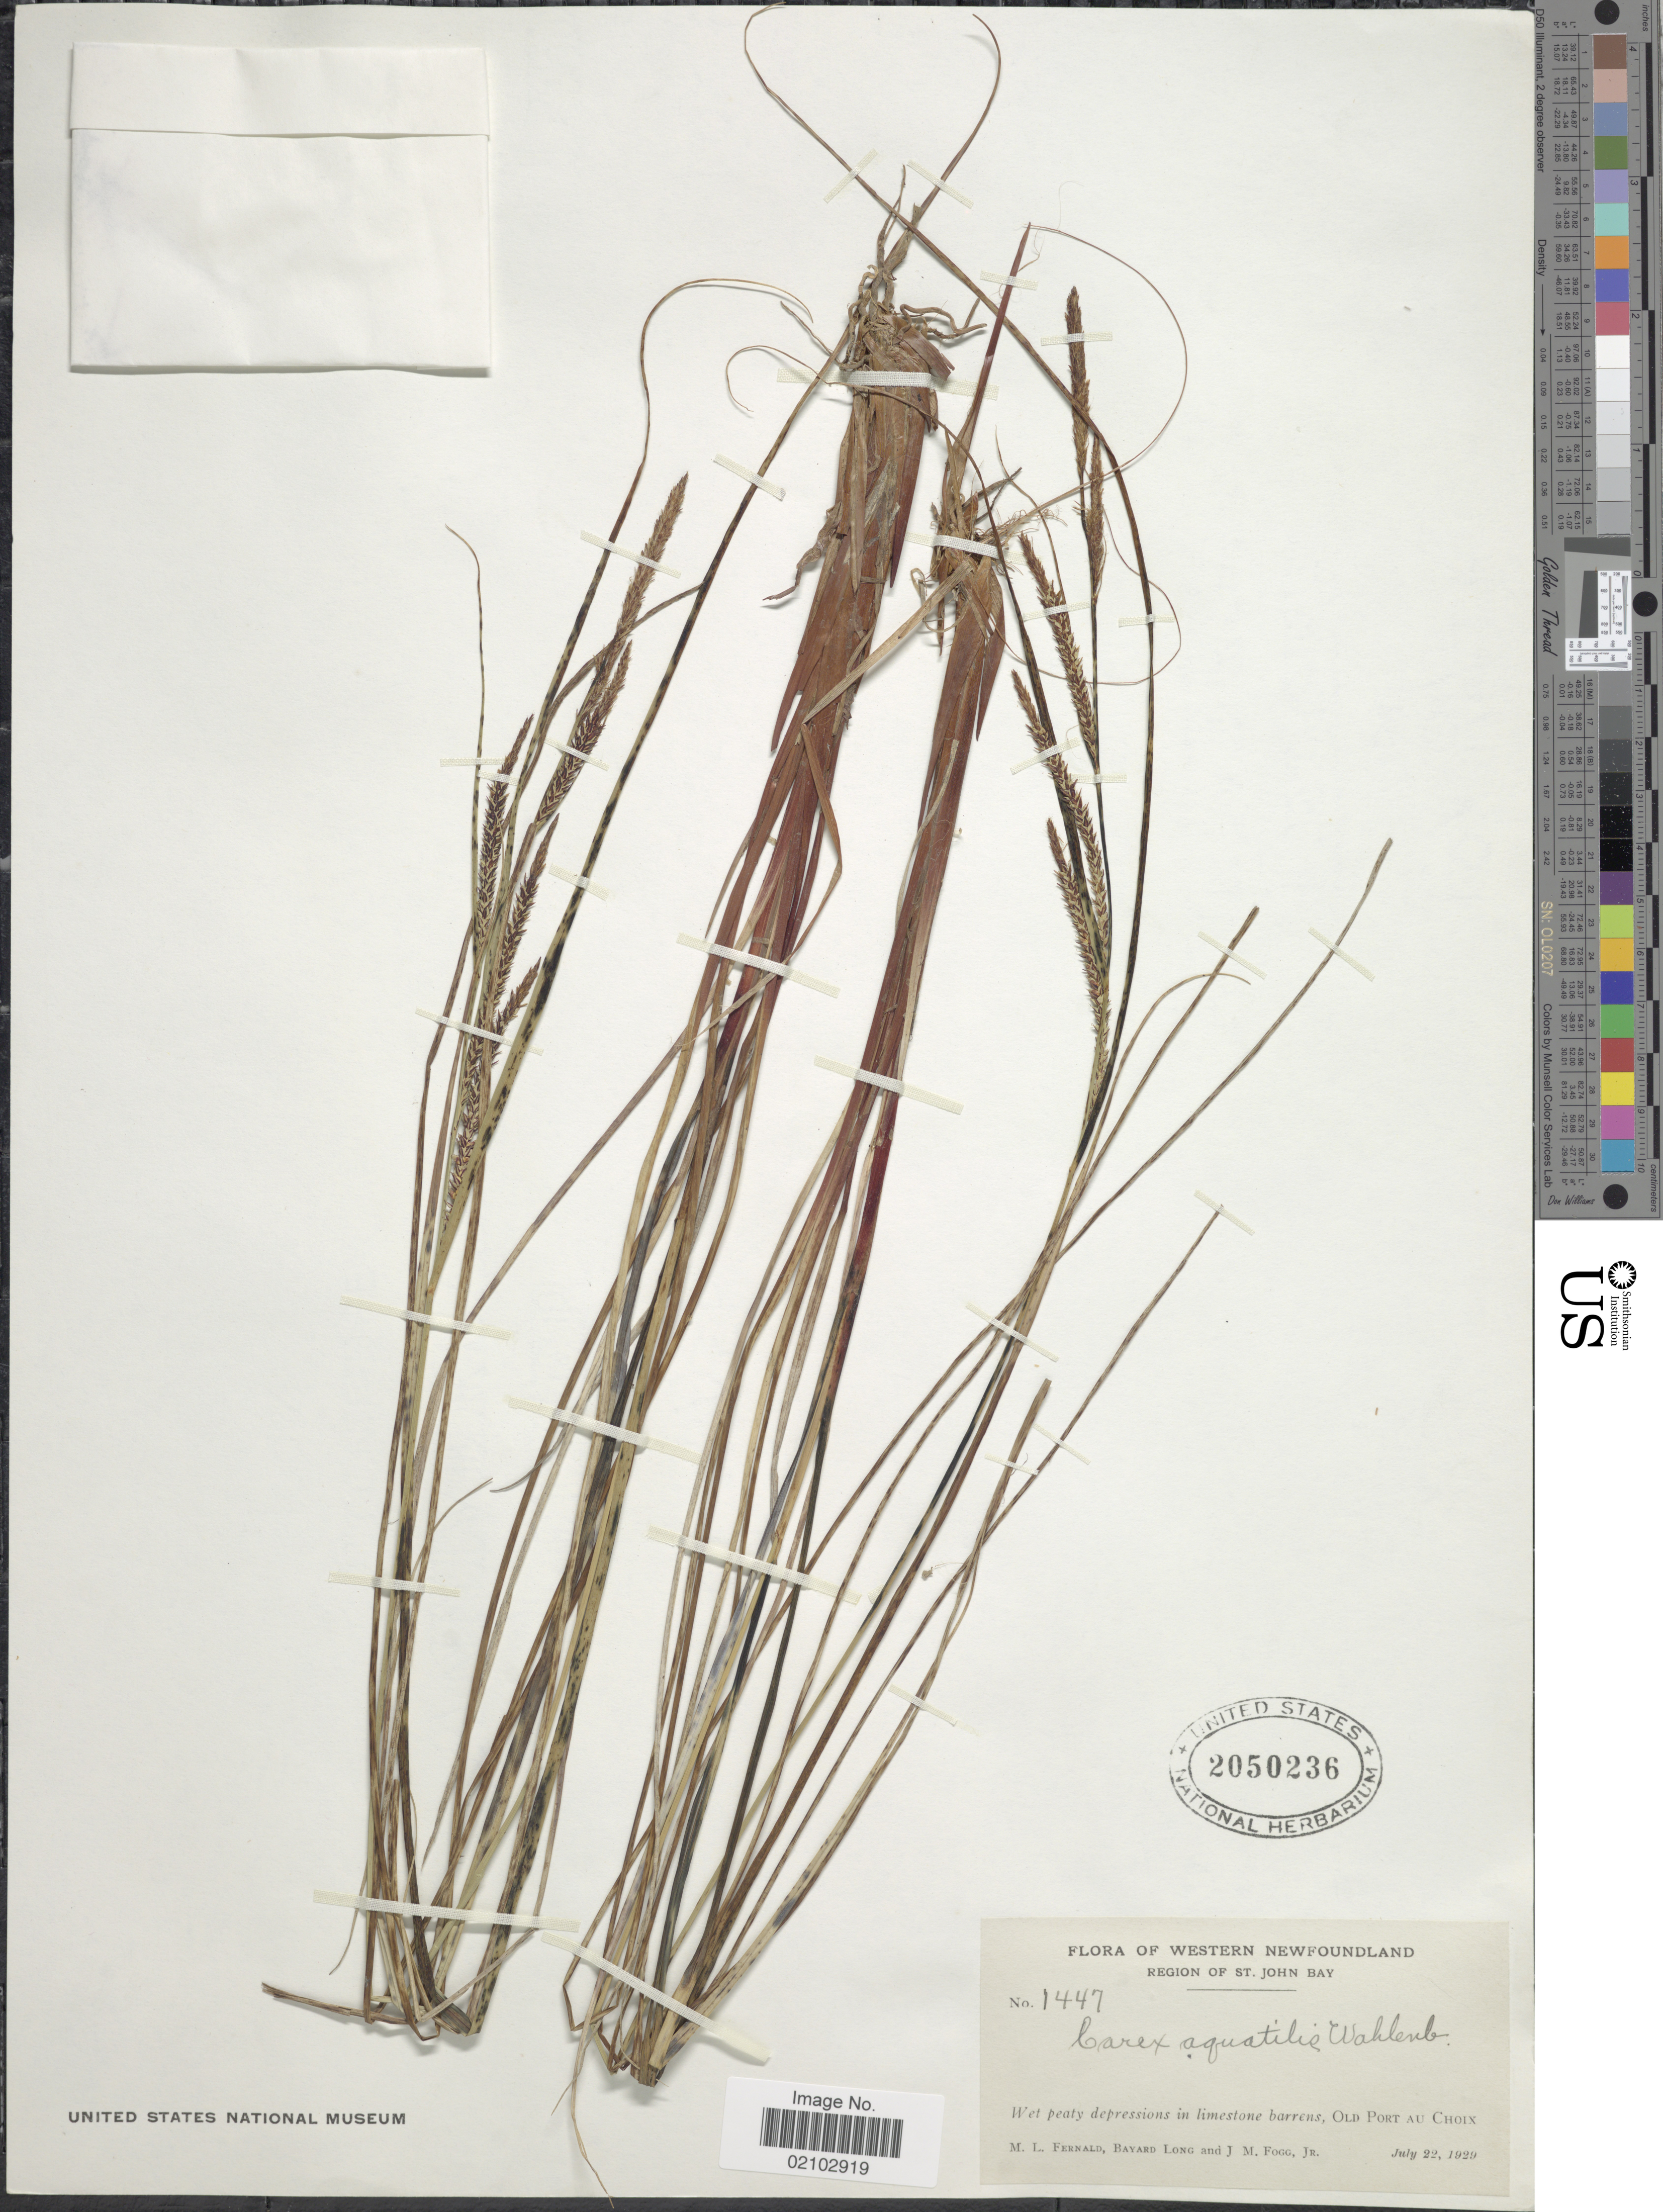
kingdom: Plantae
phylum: Tracheophyta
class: Liliopsida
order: Poales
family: Cyperaceae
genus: Carex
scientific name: Carex aquatilis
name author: Wahlenb.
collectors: M. L. Fernald, B. Long & J. Fogg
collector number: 1447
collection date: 1929-07-22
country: Canada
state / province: Newfoundland and Labrador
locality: Western Newfoundland, Region of St. John Bay, wet peaty depressions in limestone barrens, Old Port au Cholx.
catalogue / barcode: US 2050236